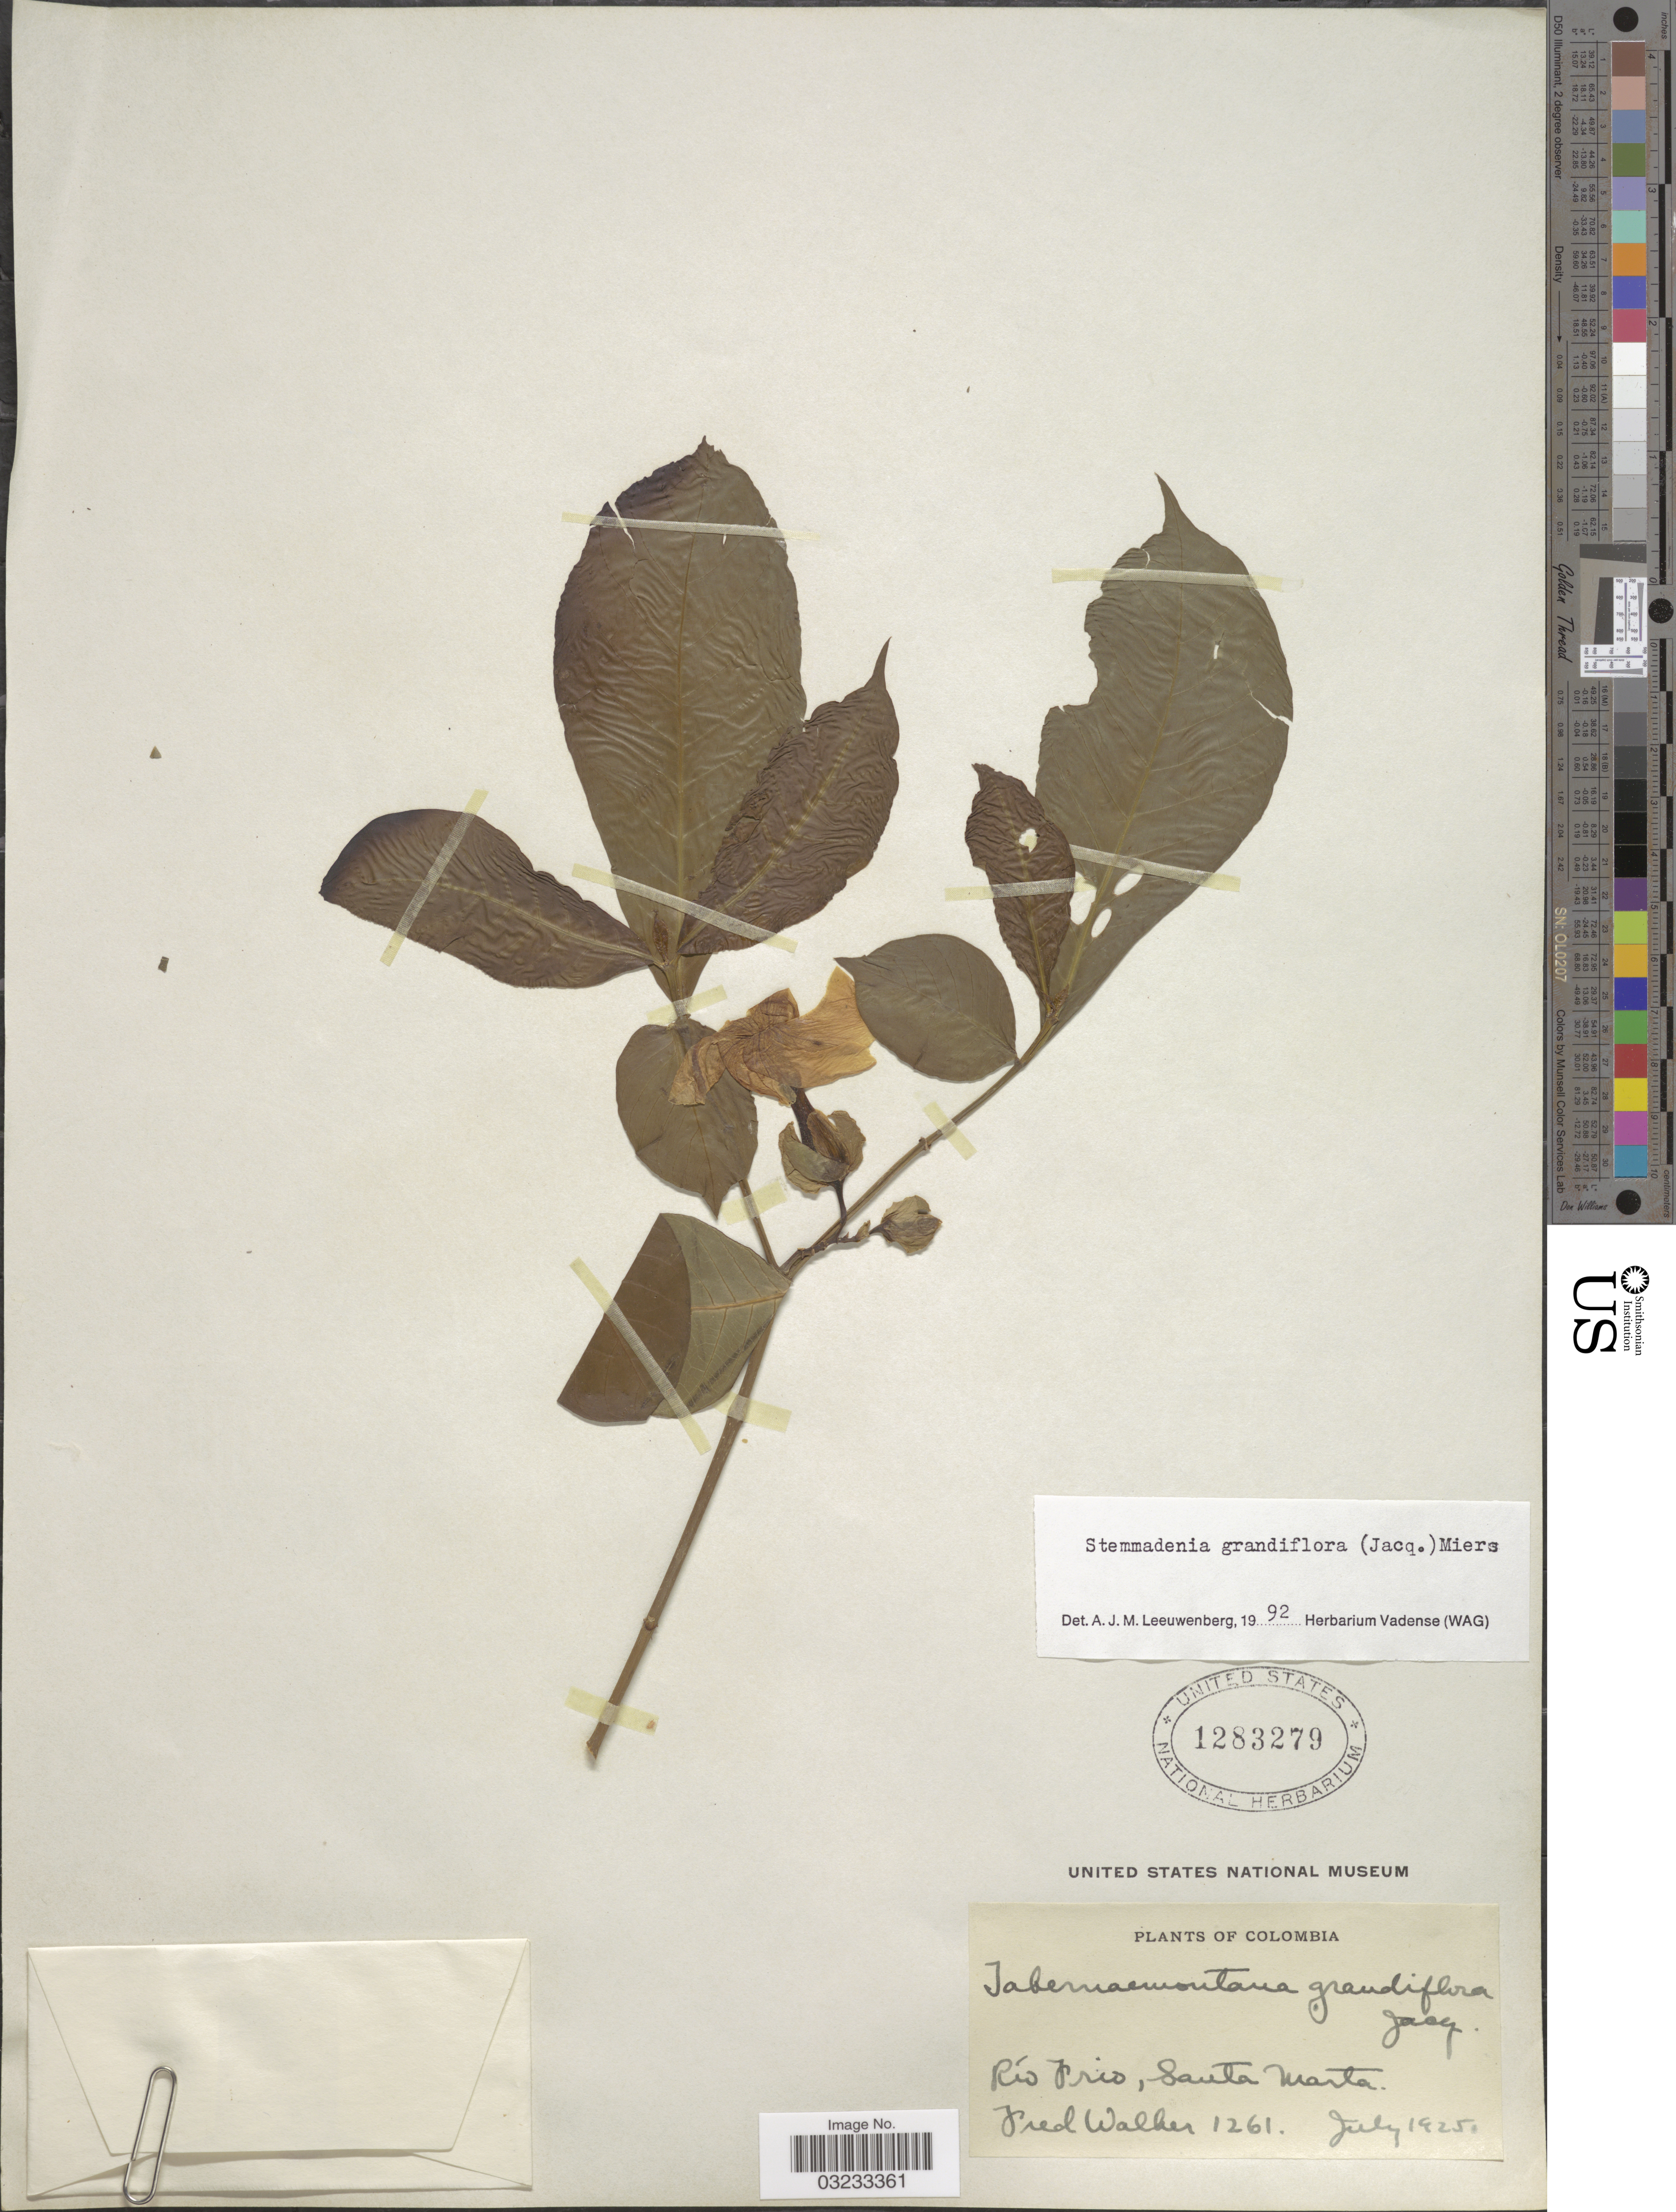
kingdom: Plantae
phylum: Tracheophyta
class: Magnoliopsida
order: Gentianales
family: Apocynaceae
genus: Stemmadenia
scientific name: Stemmadenia grandiflora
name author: (Jacq.) Miers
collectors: F. Walker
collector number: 1261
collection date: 1925-07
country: Colombia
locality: Río Frio, Santa Marta.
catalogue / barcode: US 1283279